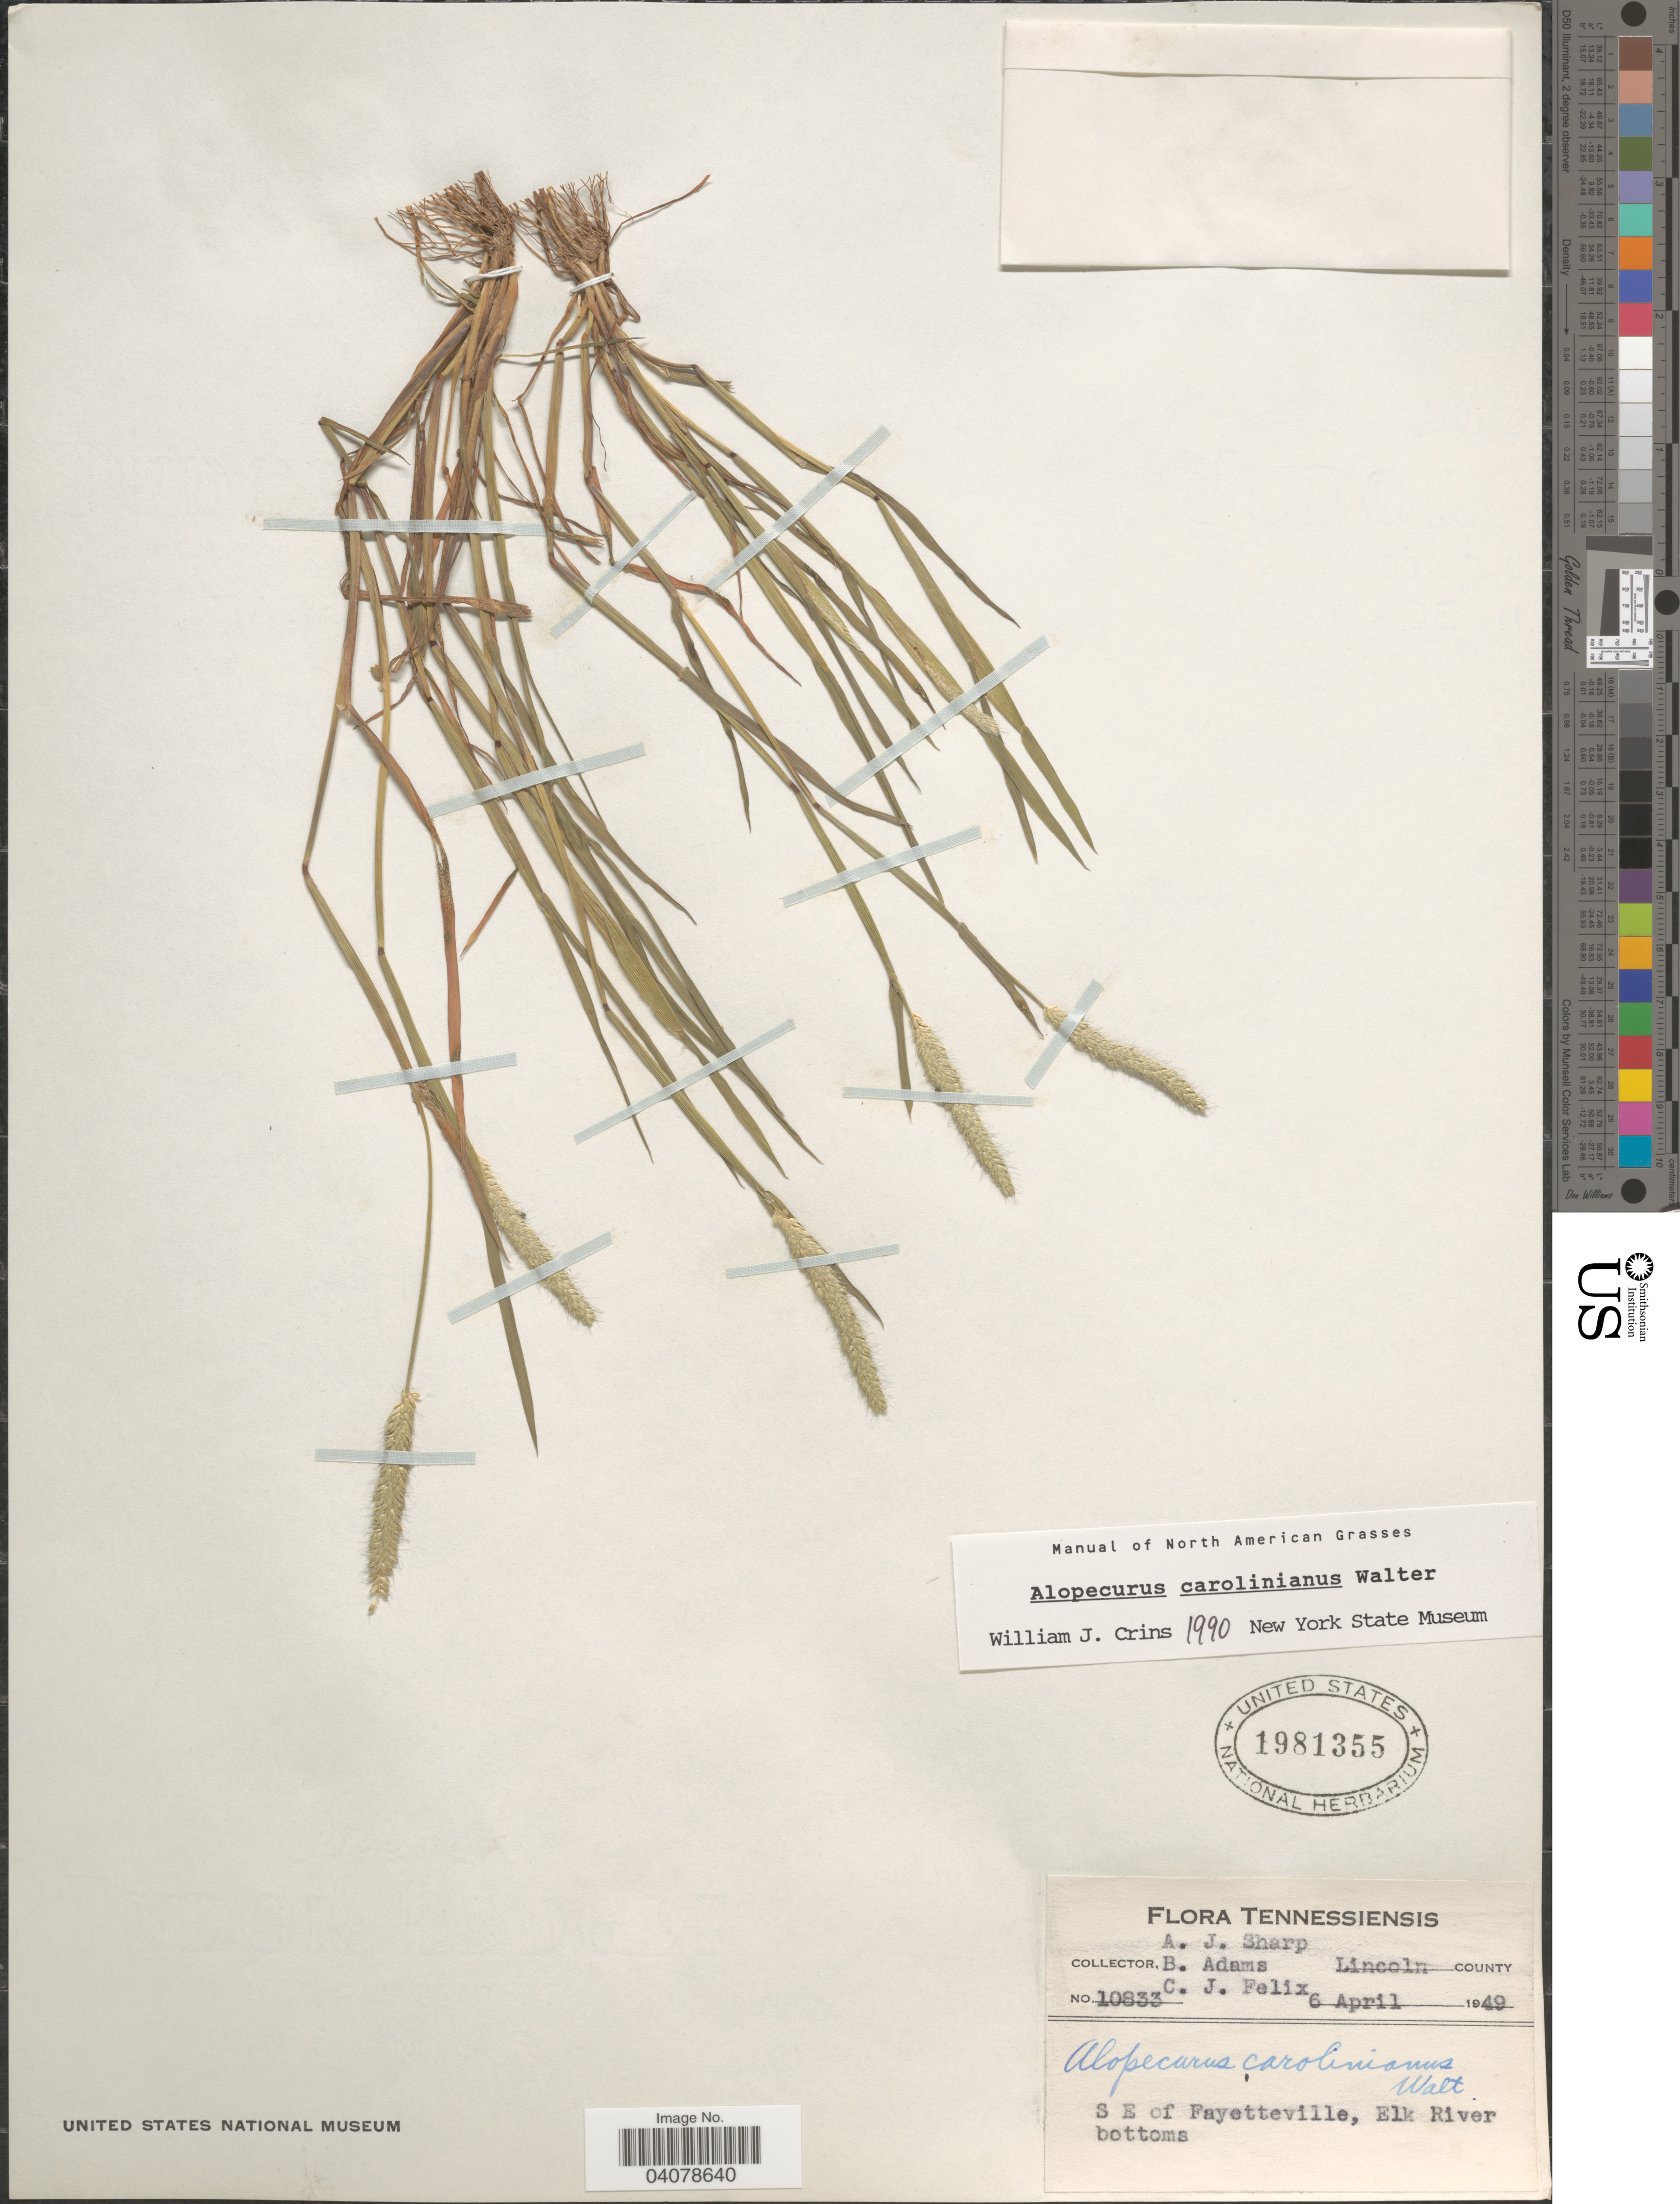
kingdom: Plantae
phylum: Tracheophyta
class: Liliopsida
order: Poales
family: Poaceae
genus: Alopecurus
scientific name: Alopecurus carolinianus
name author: Walter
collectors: A. J. Sharp, B. Adams & C. Felix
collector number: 10833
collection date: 1949-04-06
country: United States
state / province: Tennessee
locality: Tennessiensis. Lincoln County. S E of Fayetteville, Elk River bottoms.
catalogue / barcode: US 1981355